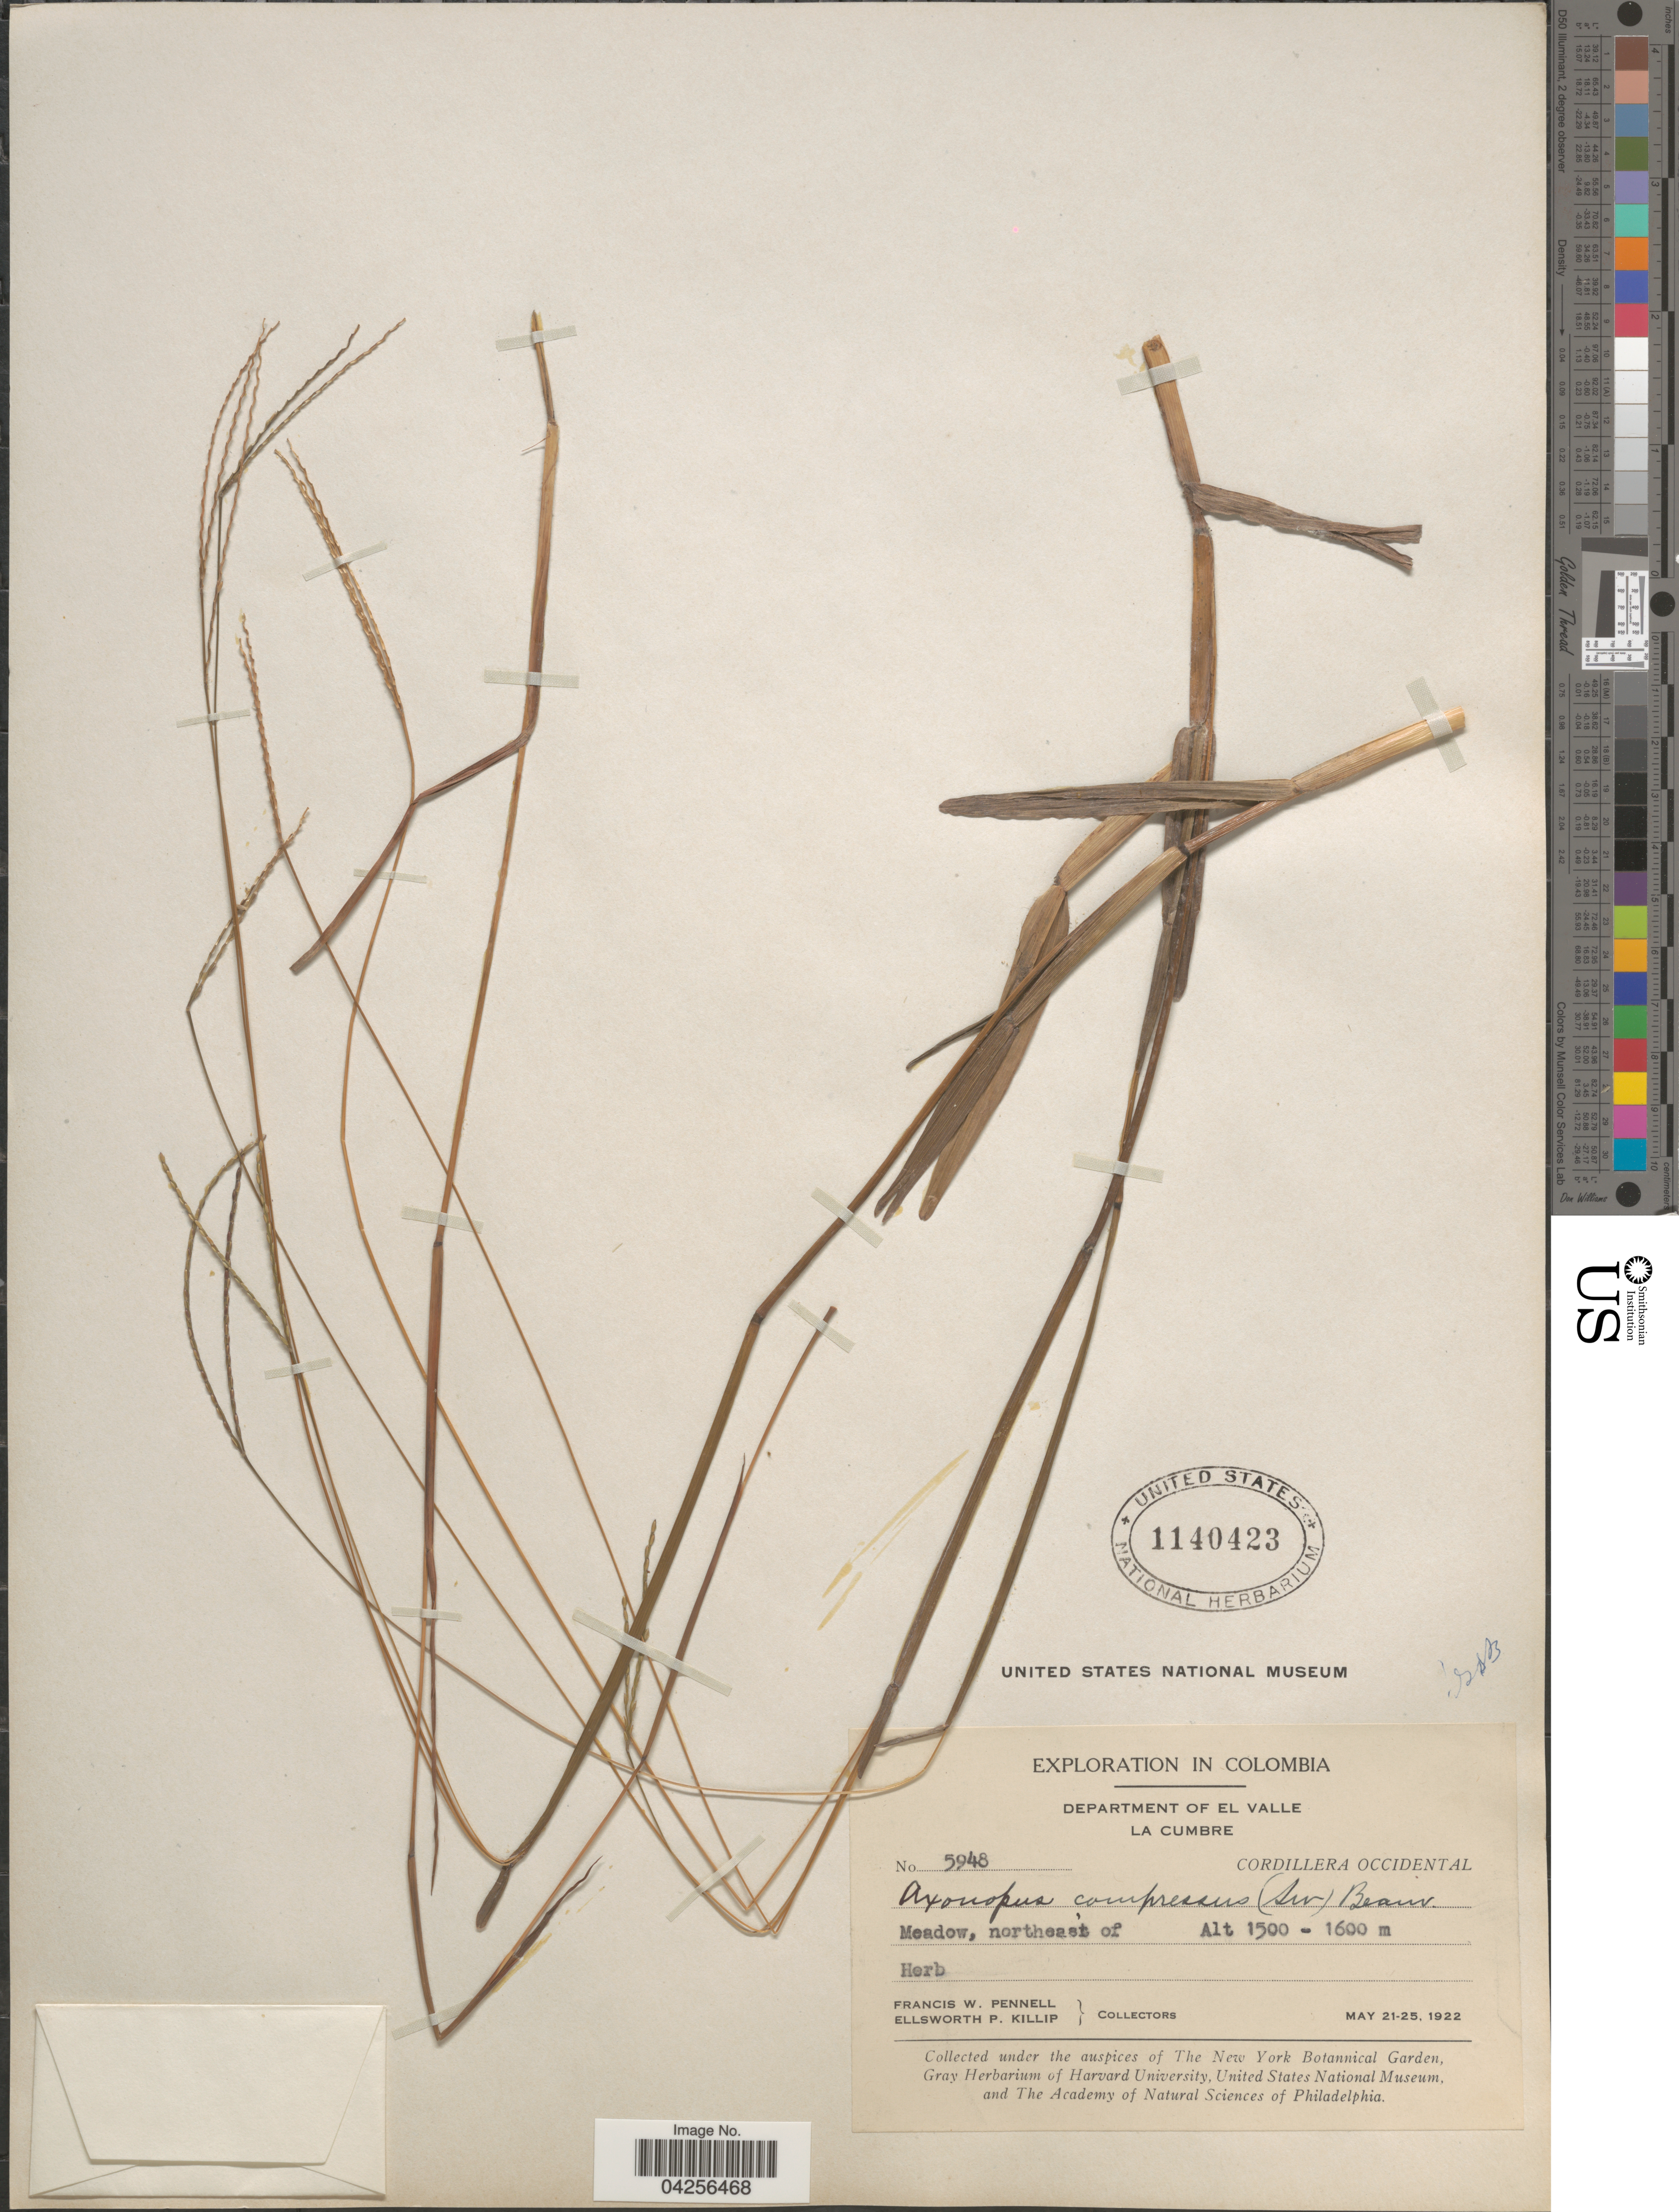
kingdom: Plantae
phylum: Tracheophyta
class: Liliopsida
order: Poales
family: Poaceae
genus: Axonopus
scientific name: Axonopus compressus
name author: (Sw.) P. Beauv.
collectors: F. W. Pennell & E. P. Killip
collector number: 5948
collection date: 1922-05-21/1922-05-25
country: Colombia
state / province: Valle del Cauca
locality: Exploration in Colombia. Department of El Valle. La Cumbre. Cordillera Occidental. Meadow, northeast of.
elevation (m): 1500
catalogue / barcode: US 1140423